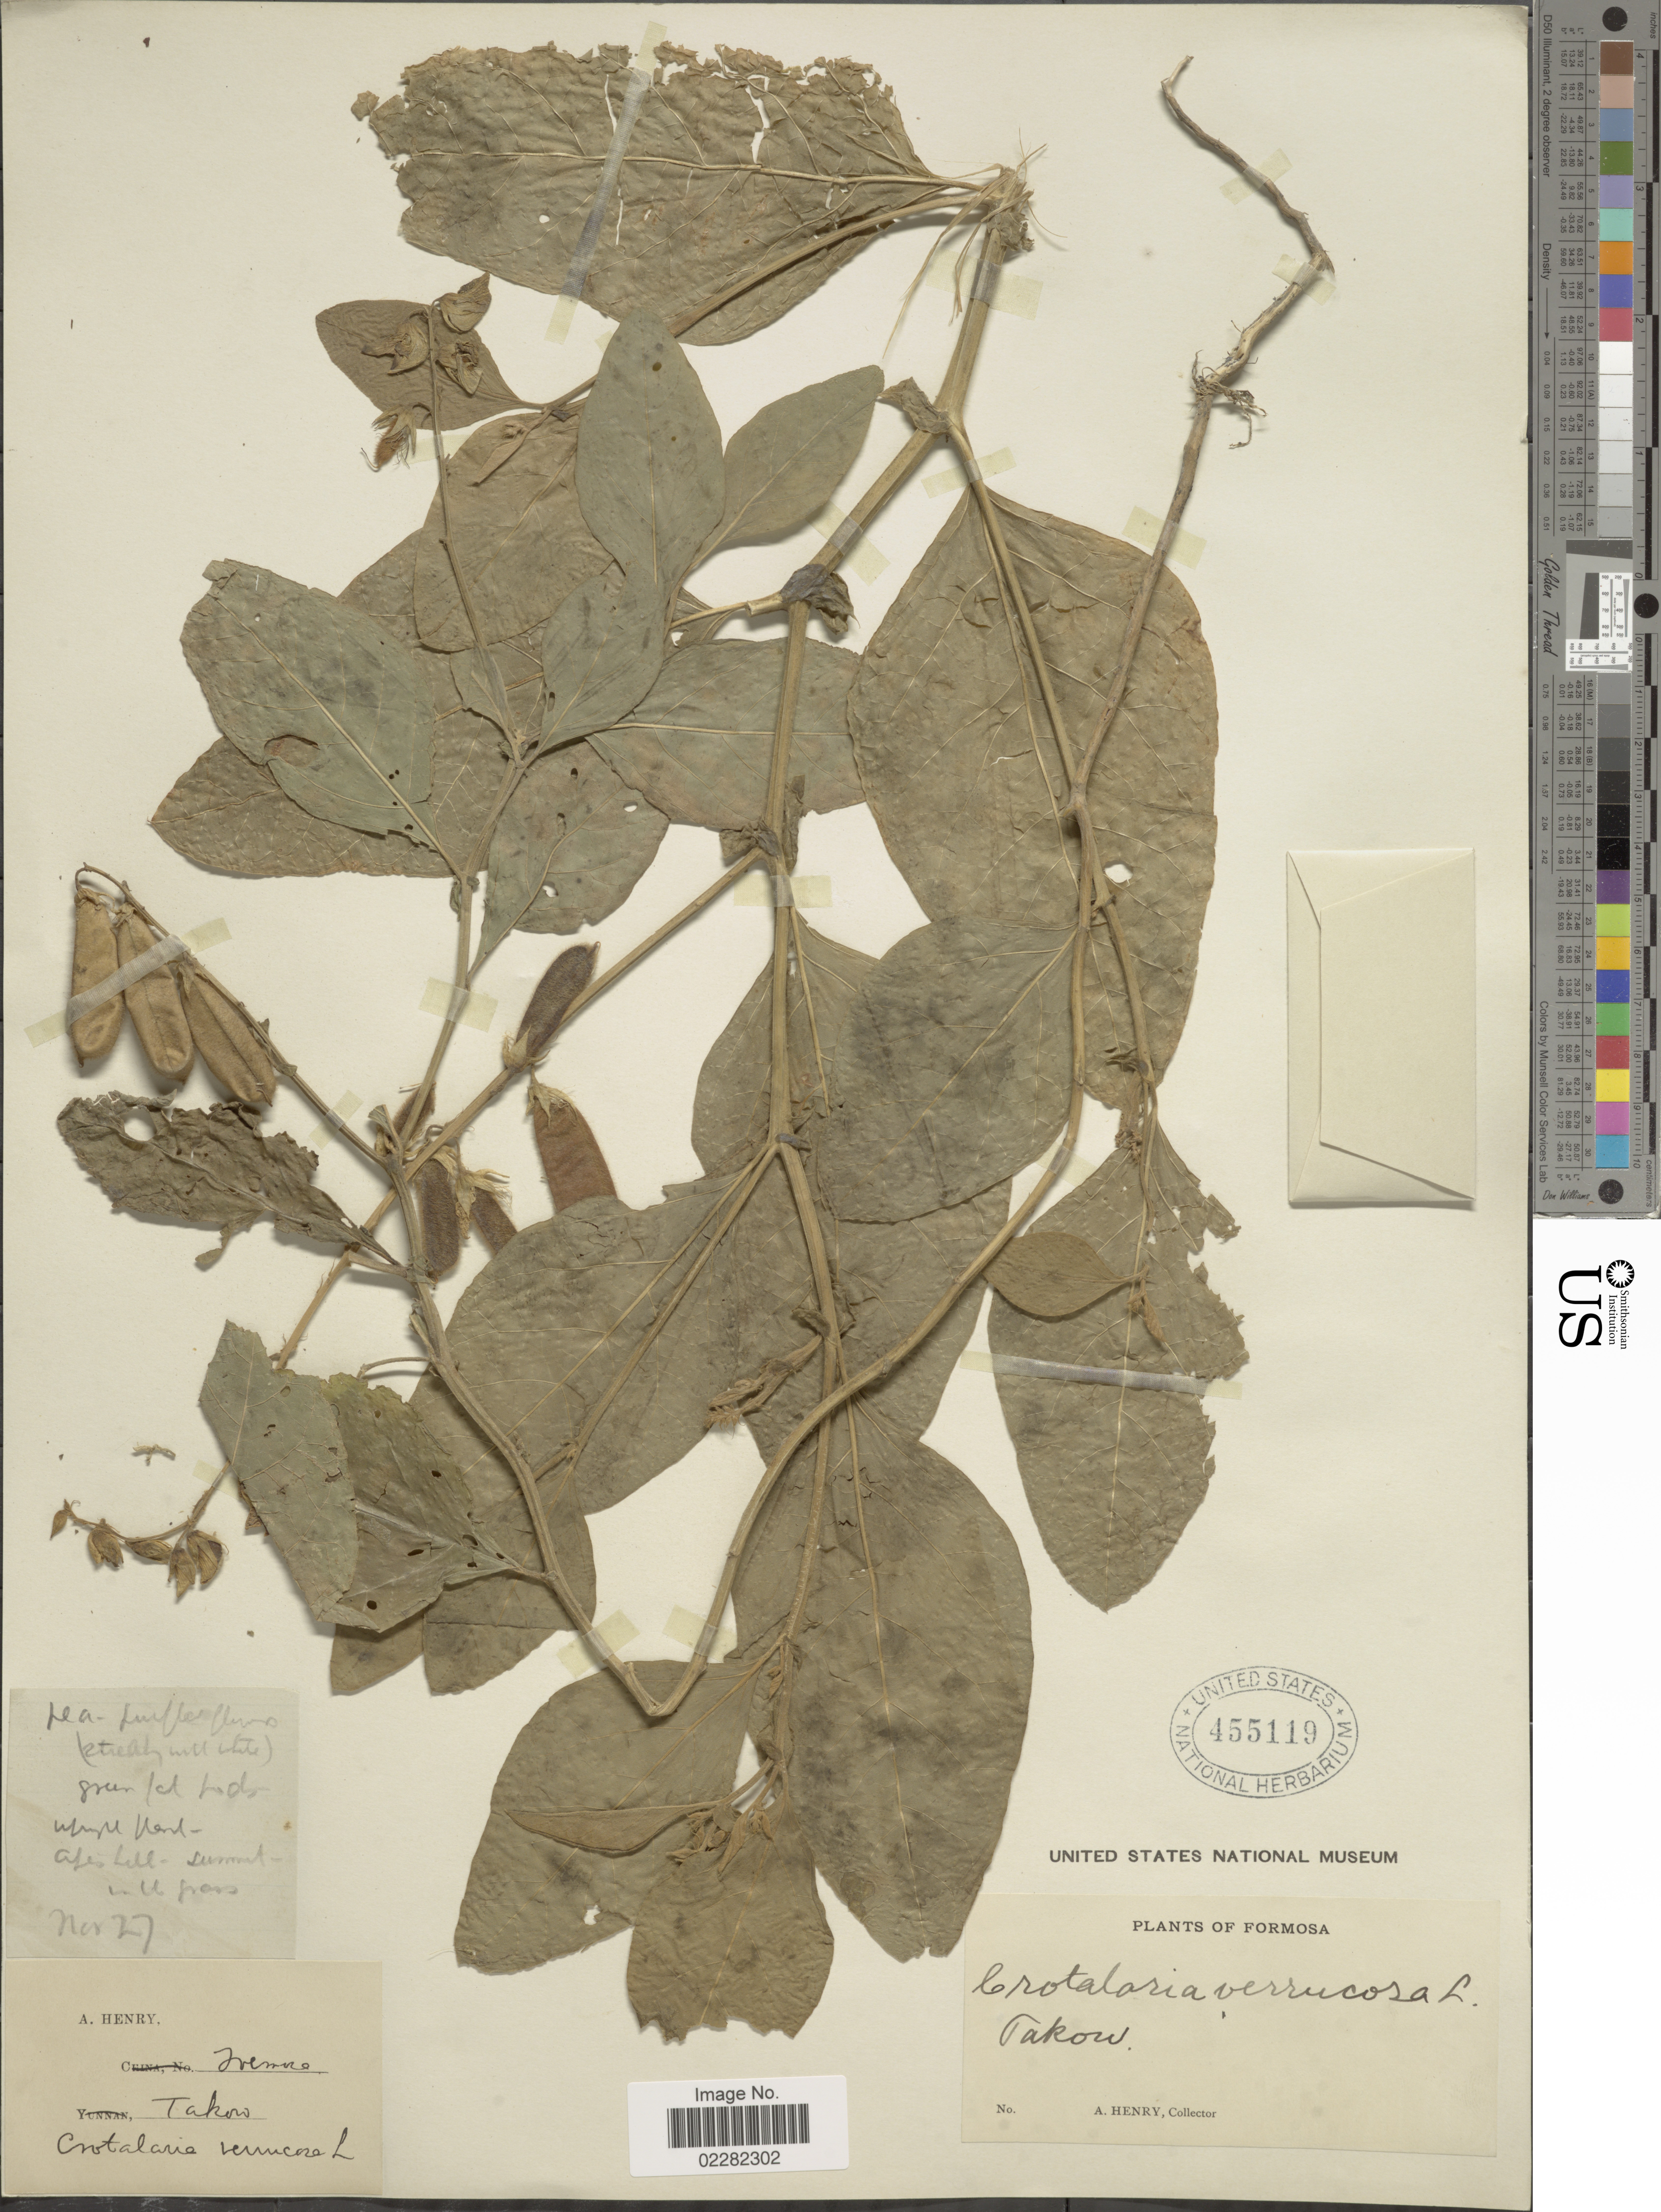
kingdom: Plantae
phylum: Tracheophyta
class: Magnoliopsida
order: Fabales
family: Fabaceae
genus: Crotalaria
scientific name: Crotalaria verrucosa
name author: L.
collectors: A. Henry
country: Taiwan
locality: Formosa, Takow, [illegible text]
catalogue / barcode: US 455119